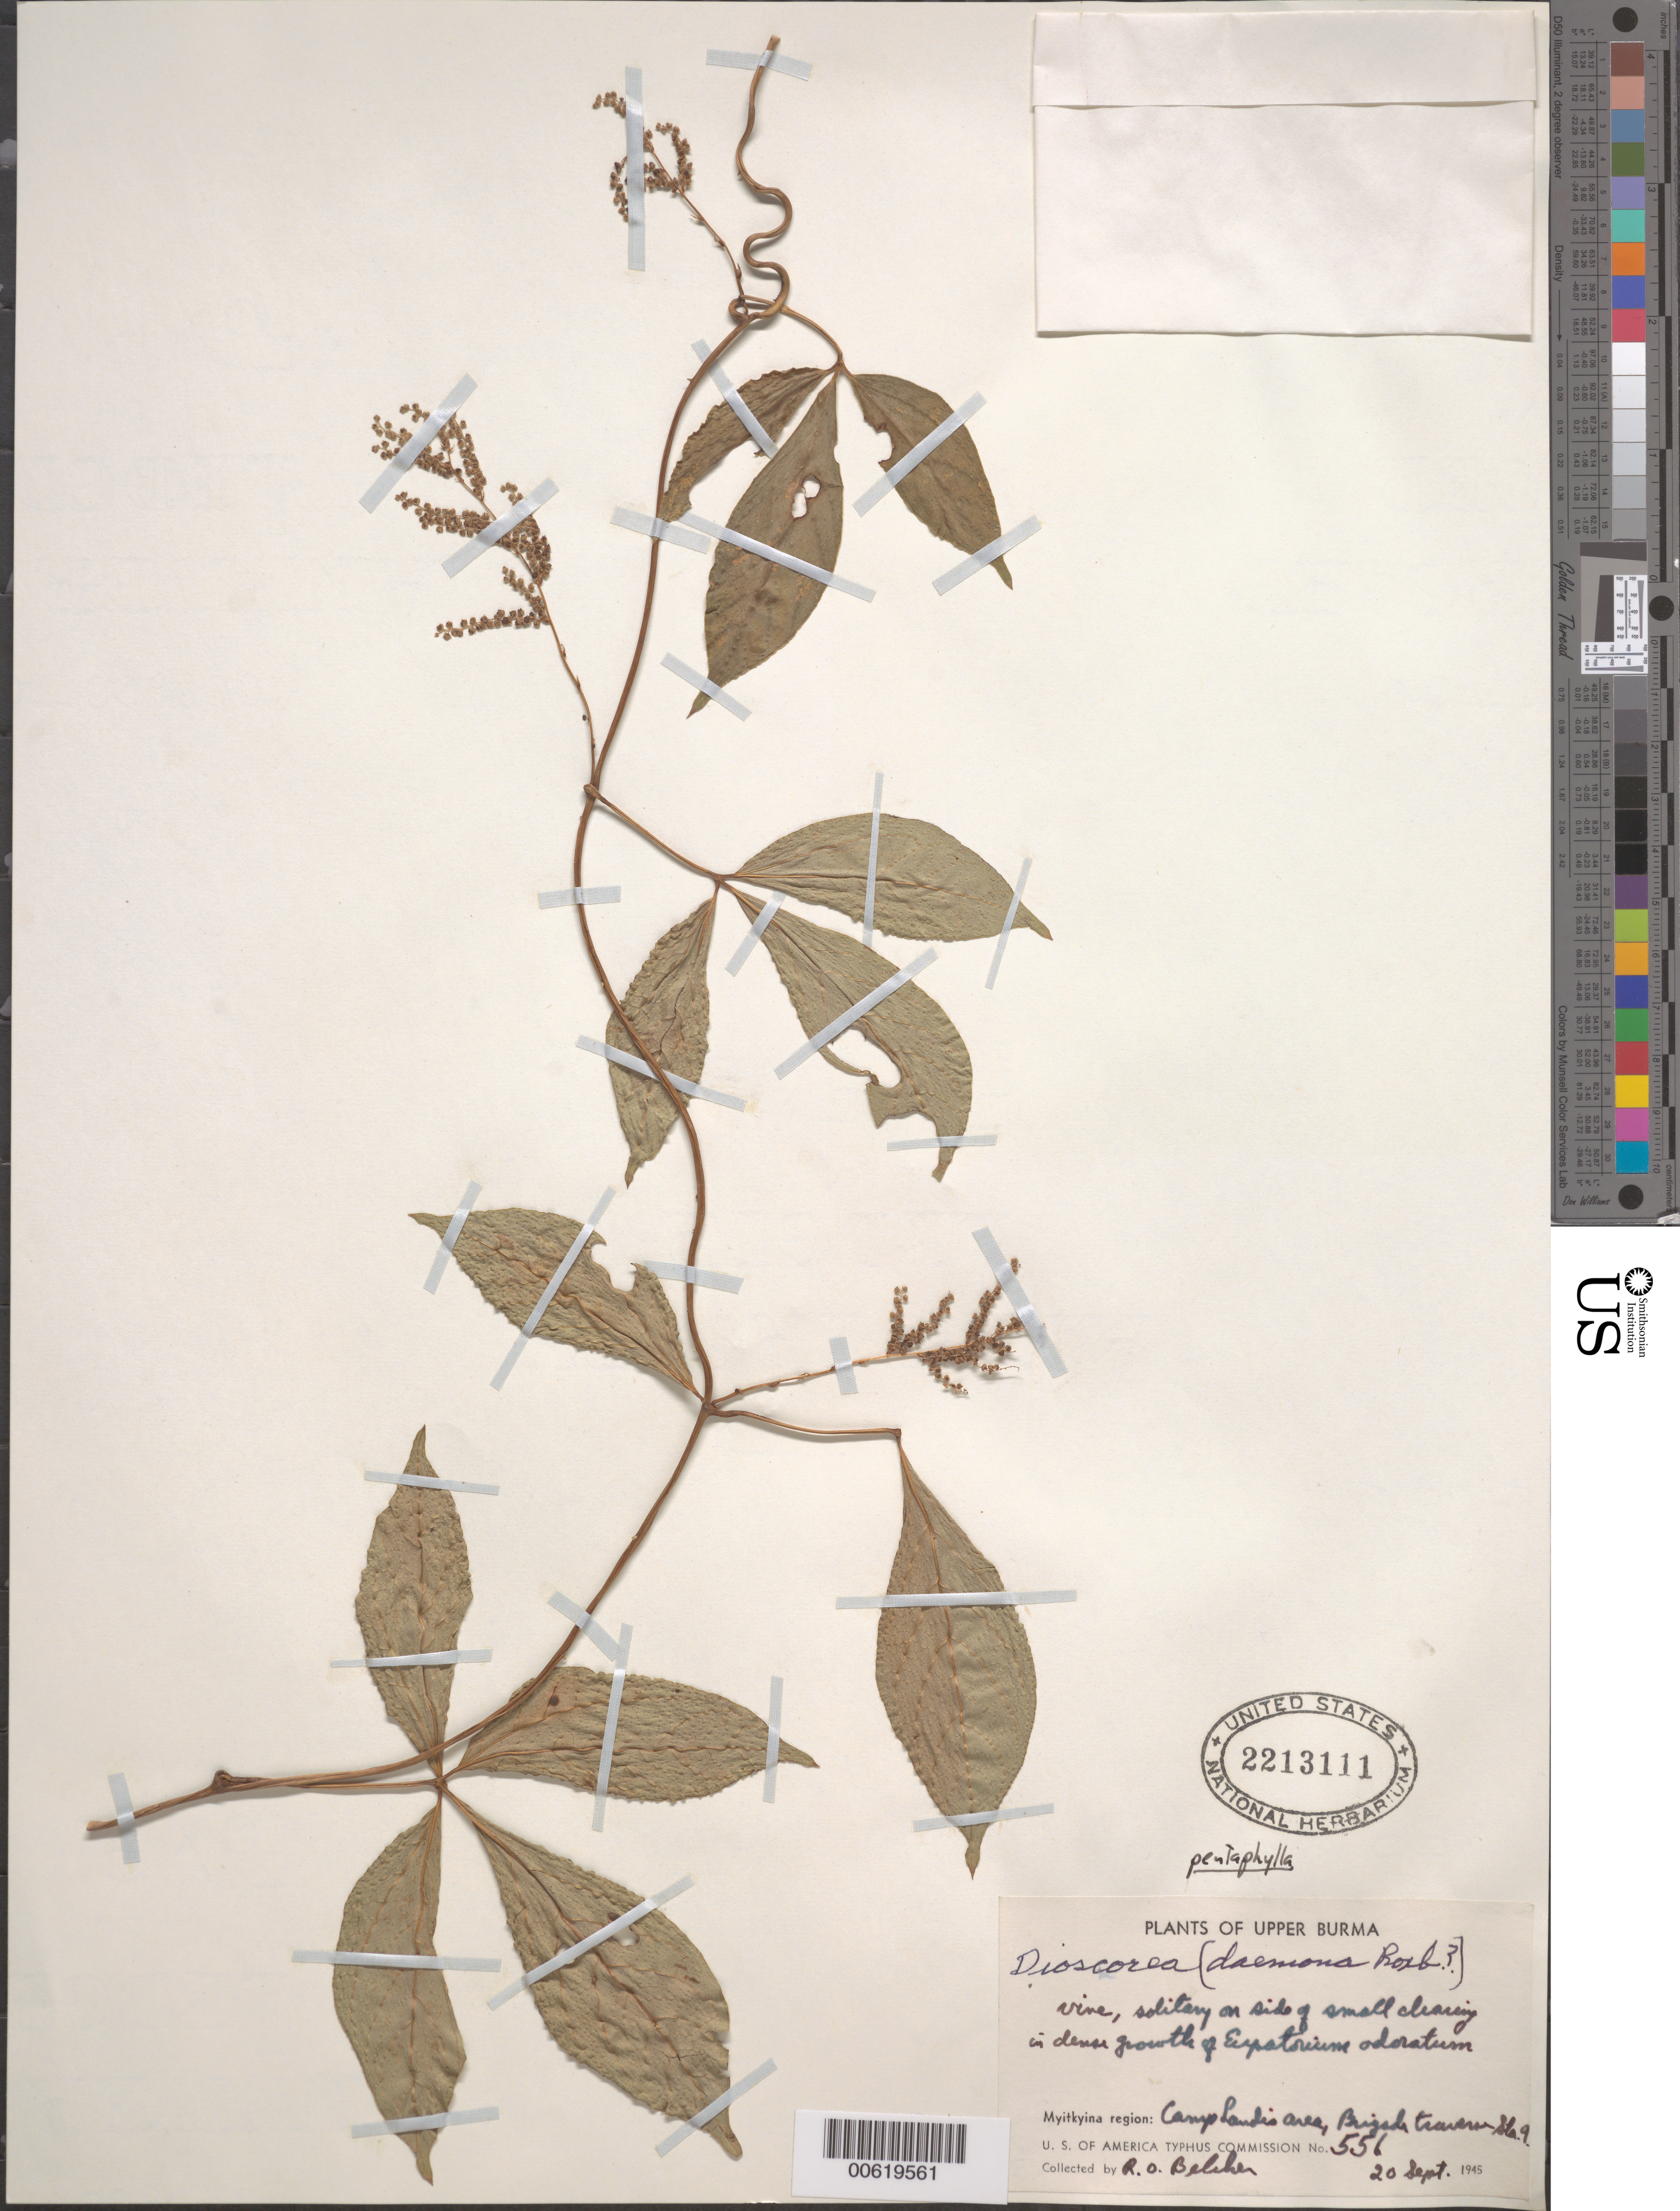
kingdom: Plantae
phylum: Tracheophyta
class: Liliopsida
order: Dioscoreales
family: Dioscoreaceae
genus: Dioscorea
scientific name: Dioscorea pentaphylla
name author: L.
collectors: R. Belcher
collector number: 551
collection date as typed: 20 Sep 1945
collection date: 1945-09-20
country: Myanmar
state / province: Kachin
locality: Myitkyina region: Camp Landis area, Brigad traverse station 9.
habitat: Solitary on side of small clearing in dense growth of Eupatorium.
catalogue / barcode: US 2213111